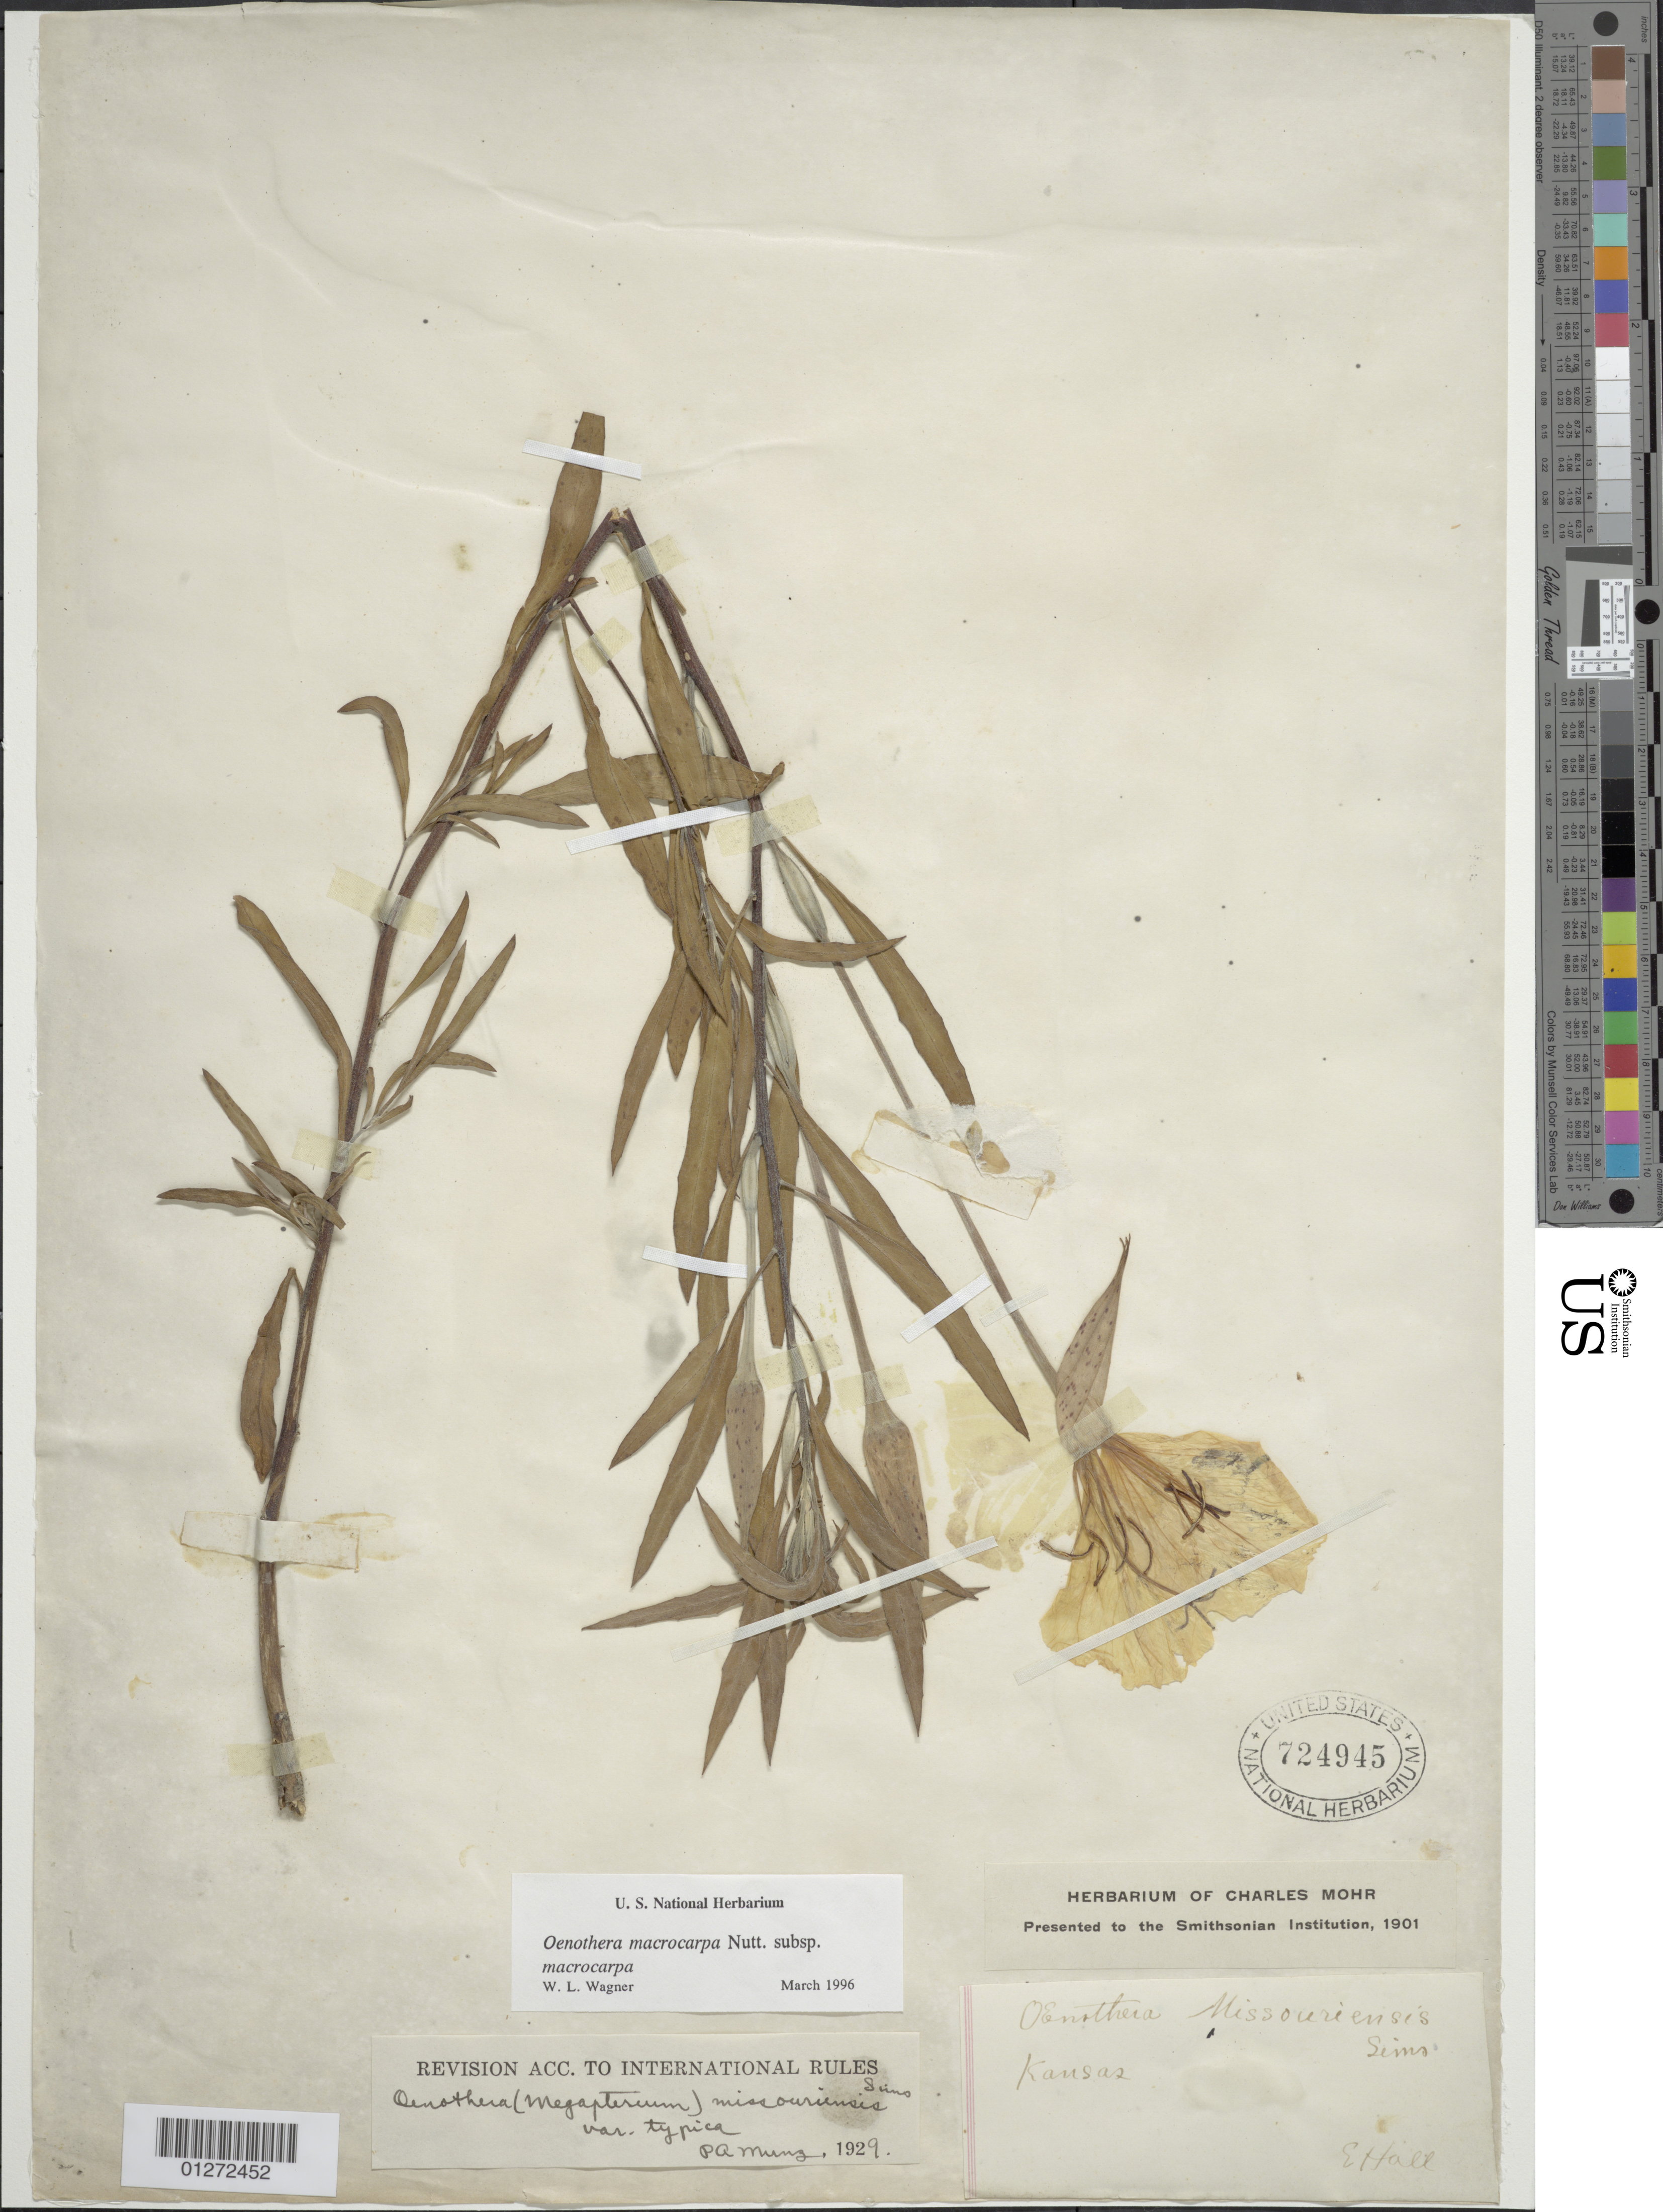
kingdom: Plantae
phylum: Tracheophyta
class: Magnoliopsida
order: Myrtales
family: Onagraceae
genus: Oenothera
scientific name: Oenothera macrocarpa subsp. macrocarpa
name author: Nutt.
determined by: Wagner, W. L., (BOT), Smithsonian Institution - National Museum of Natural History (UNITED STATES)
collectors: E. Hall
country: United States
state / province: Kansas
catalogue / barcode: US 724945